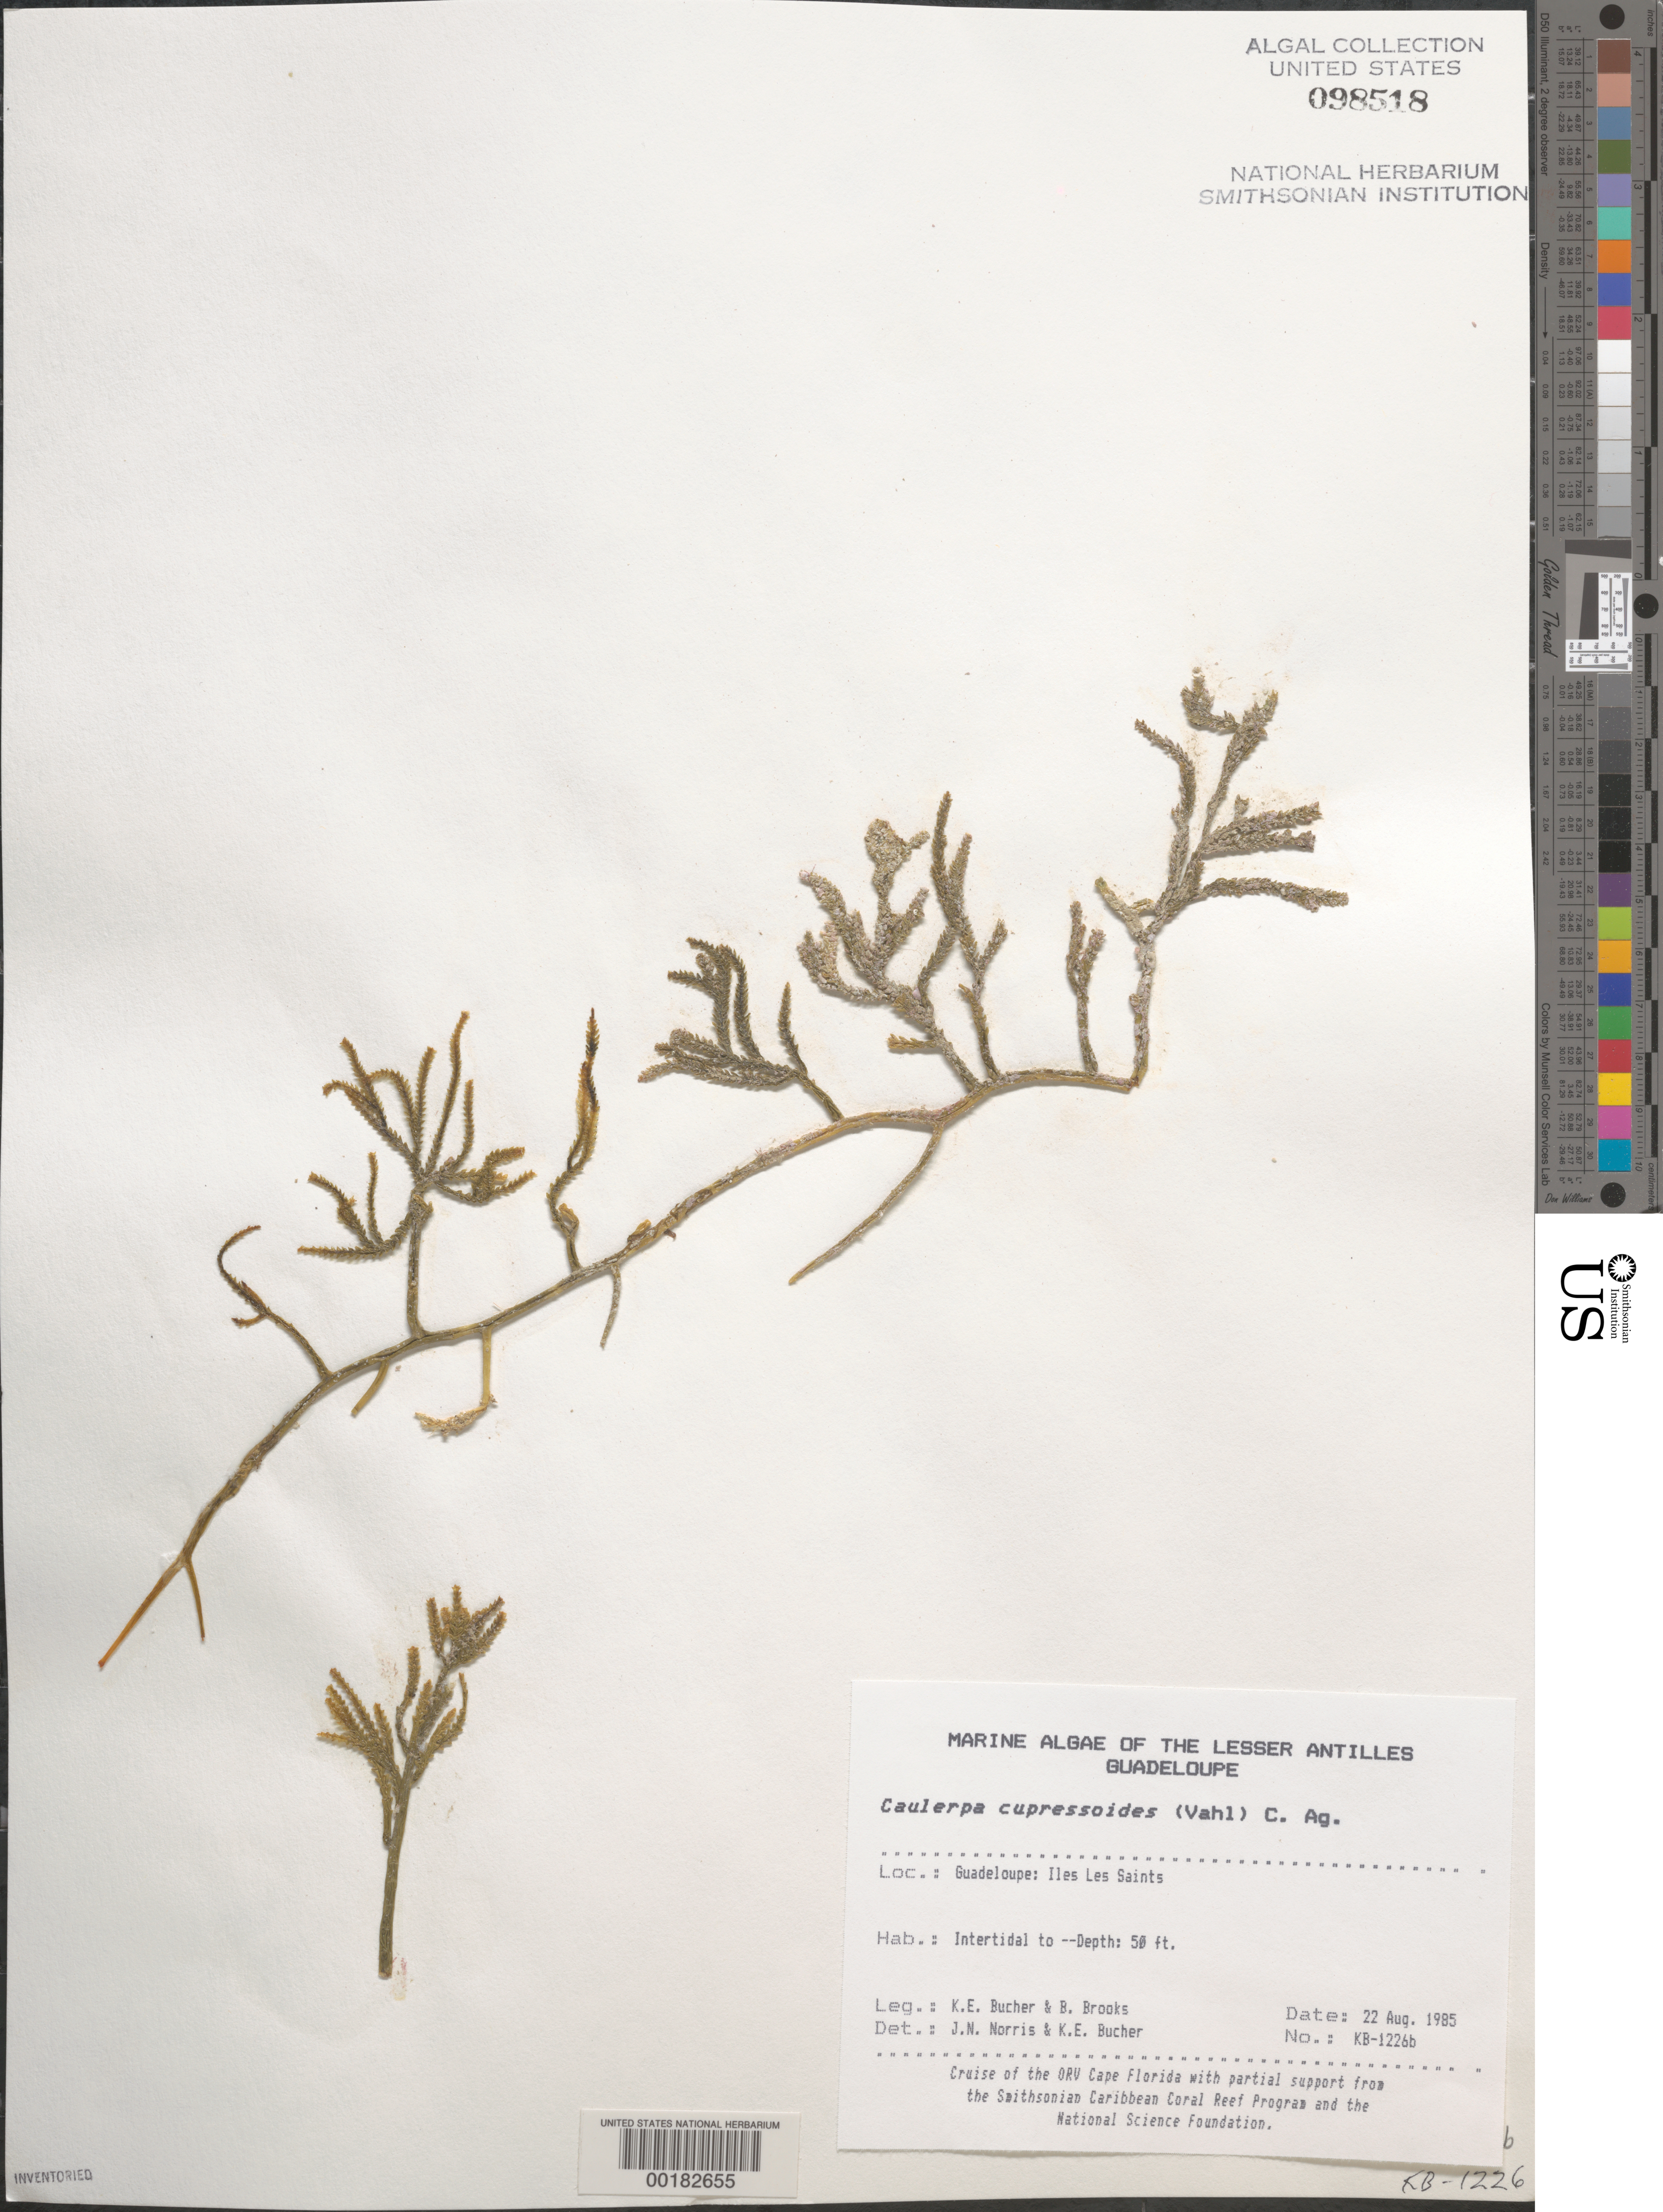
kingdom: Plantae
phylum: Chlorophyta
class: Ulvophyceae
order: Bryopsidales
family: Caulerpaceae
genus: Caulerpa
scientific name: Caulerpa cupressoides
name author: (Vahl) C. Agardh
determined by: Norris, J. N.; Bucher, K. E.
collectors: K. E. Bucher & B. Brooks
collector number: Kb-1226b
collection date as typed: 22 Aug 1985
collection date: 1985-08-22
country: Guadeloupe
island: Iles des Saintes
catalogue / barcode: US 98518